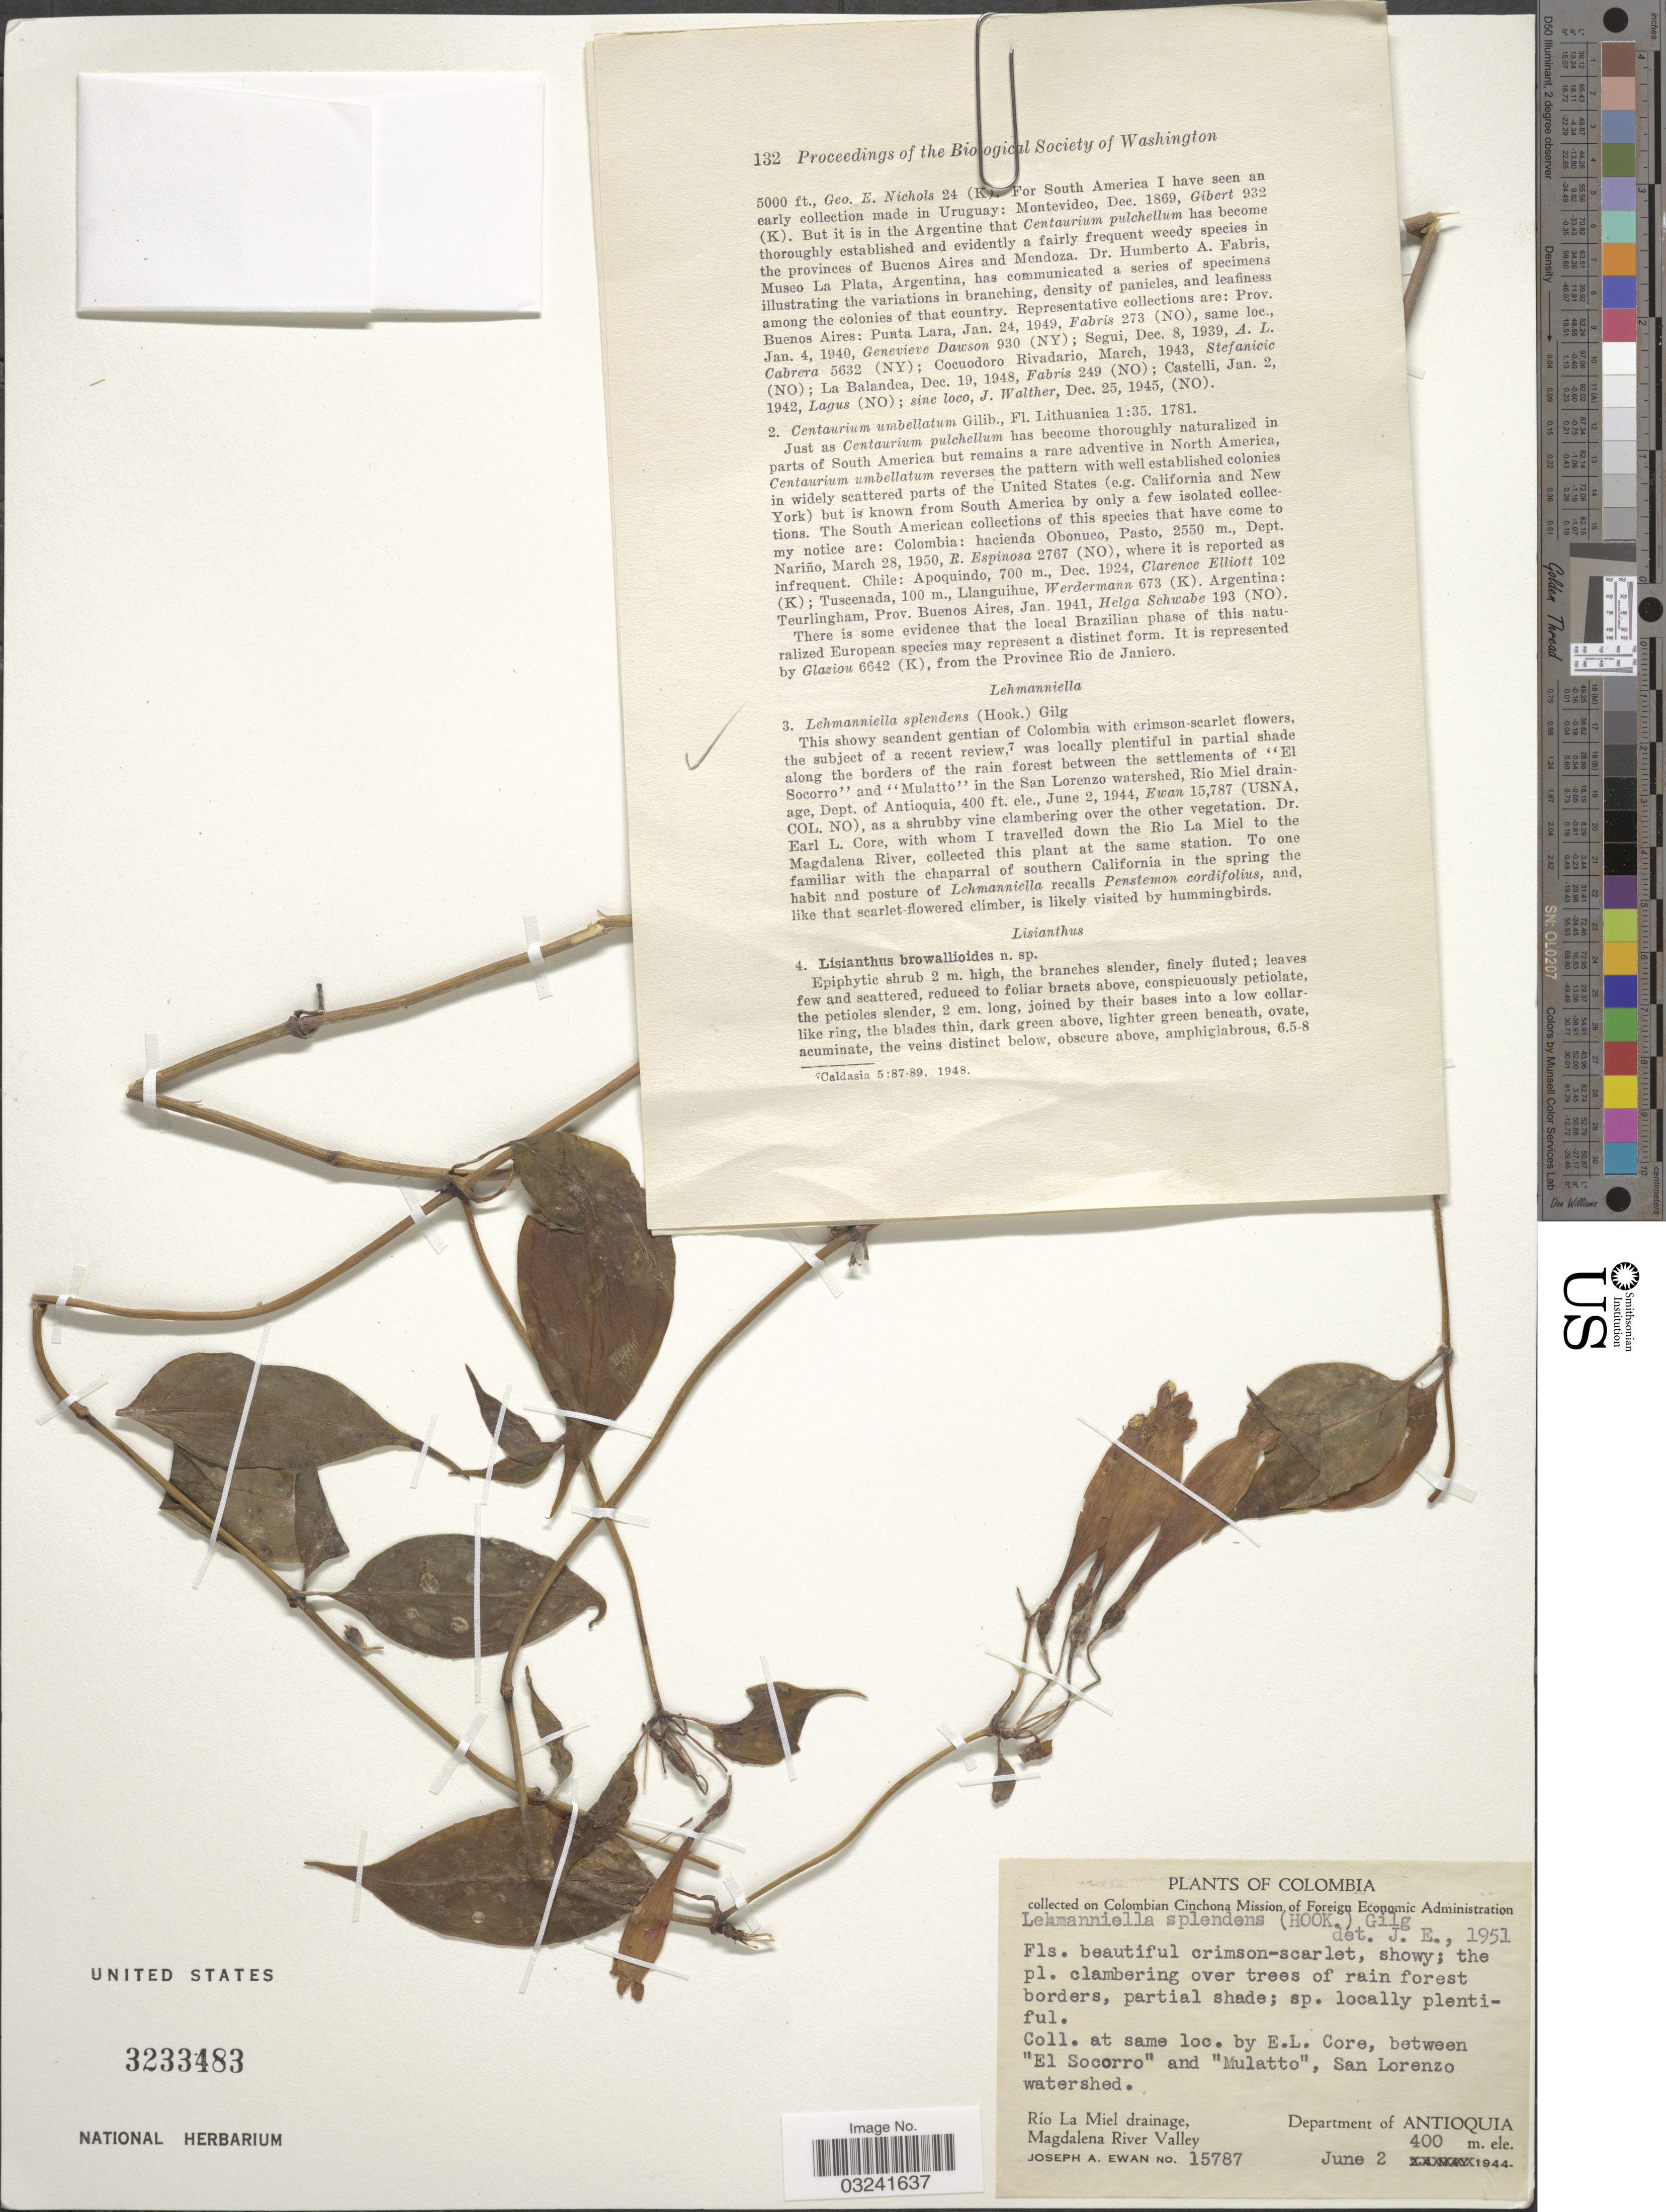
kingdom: Plantae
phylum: Tracheophyta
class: Magnoliopsida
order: Gentianales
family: Gentianaceae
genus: Lehmanniella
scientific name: Lehmanniella splendens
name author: (Hook.) Ewan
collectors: J. A. Ewan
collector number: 15787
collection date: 1944-06-02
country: Colombia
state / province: Antioquia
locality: Between "El Socorro" and "Mulatto", San Lorenzo watershed, Río La Miel drainage, Magdalena River Valley, Department of Antioquia.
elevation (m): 400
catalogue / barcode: US 3233483